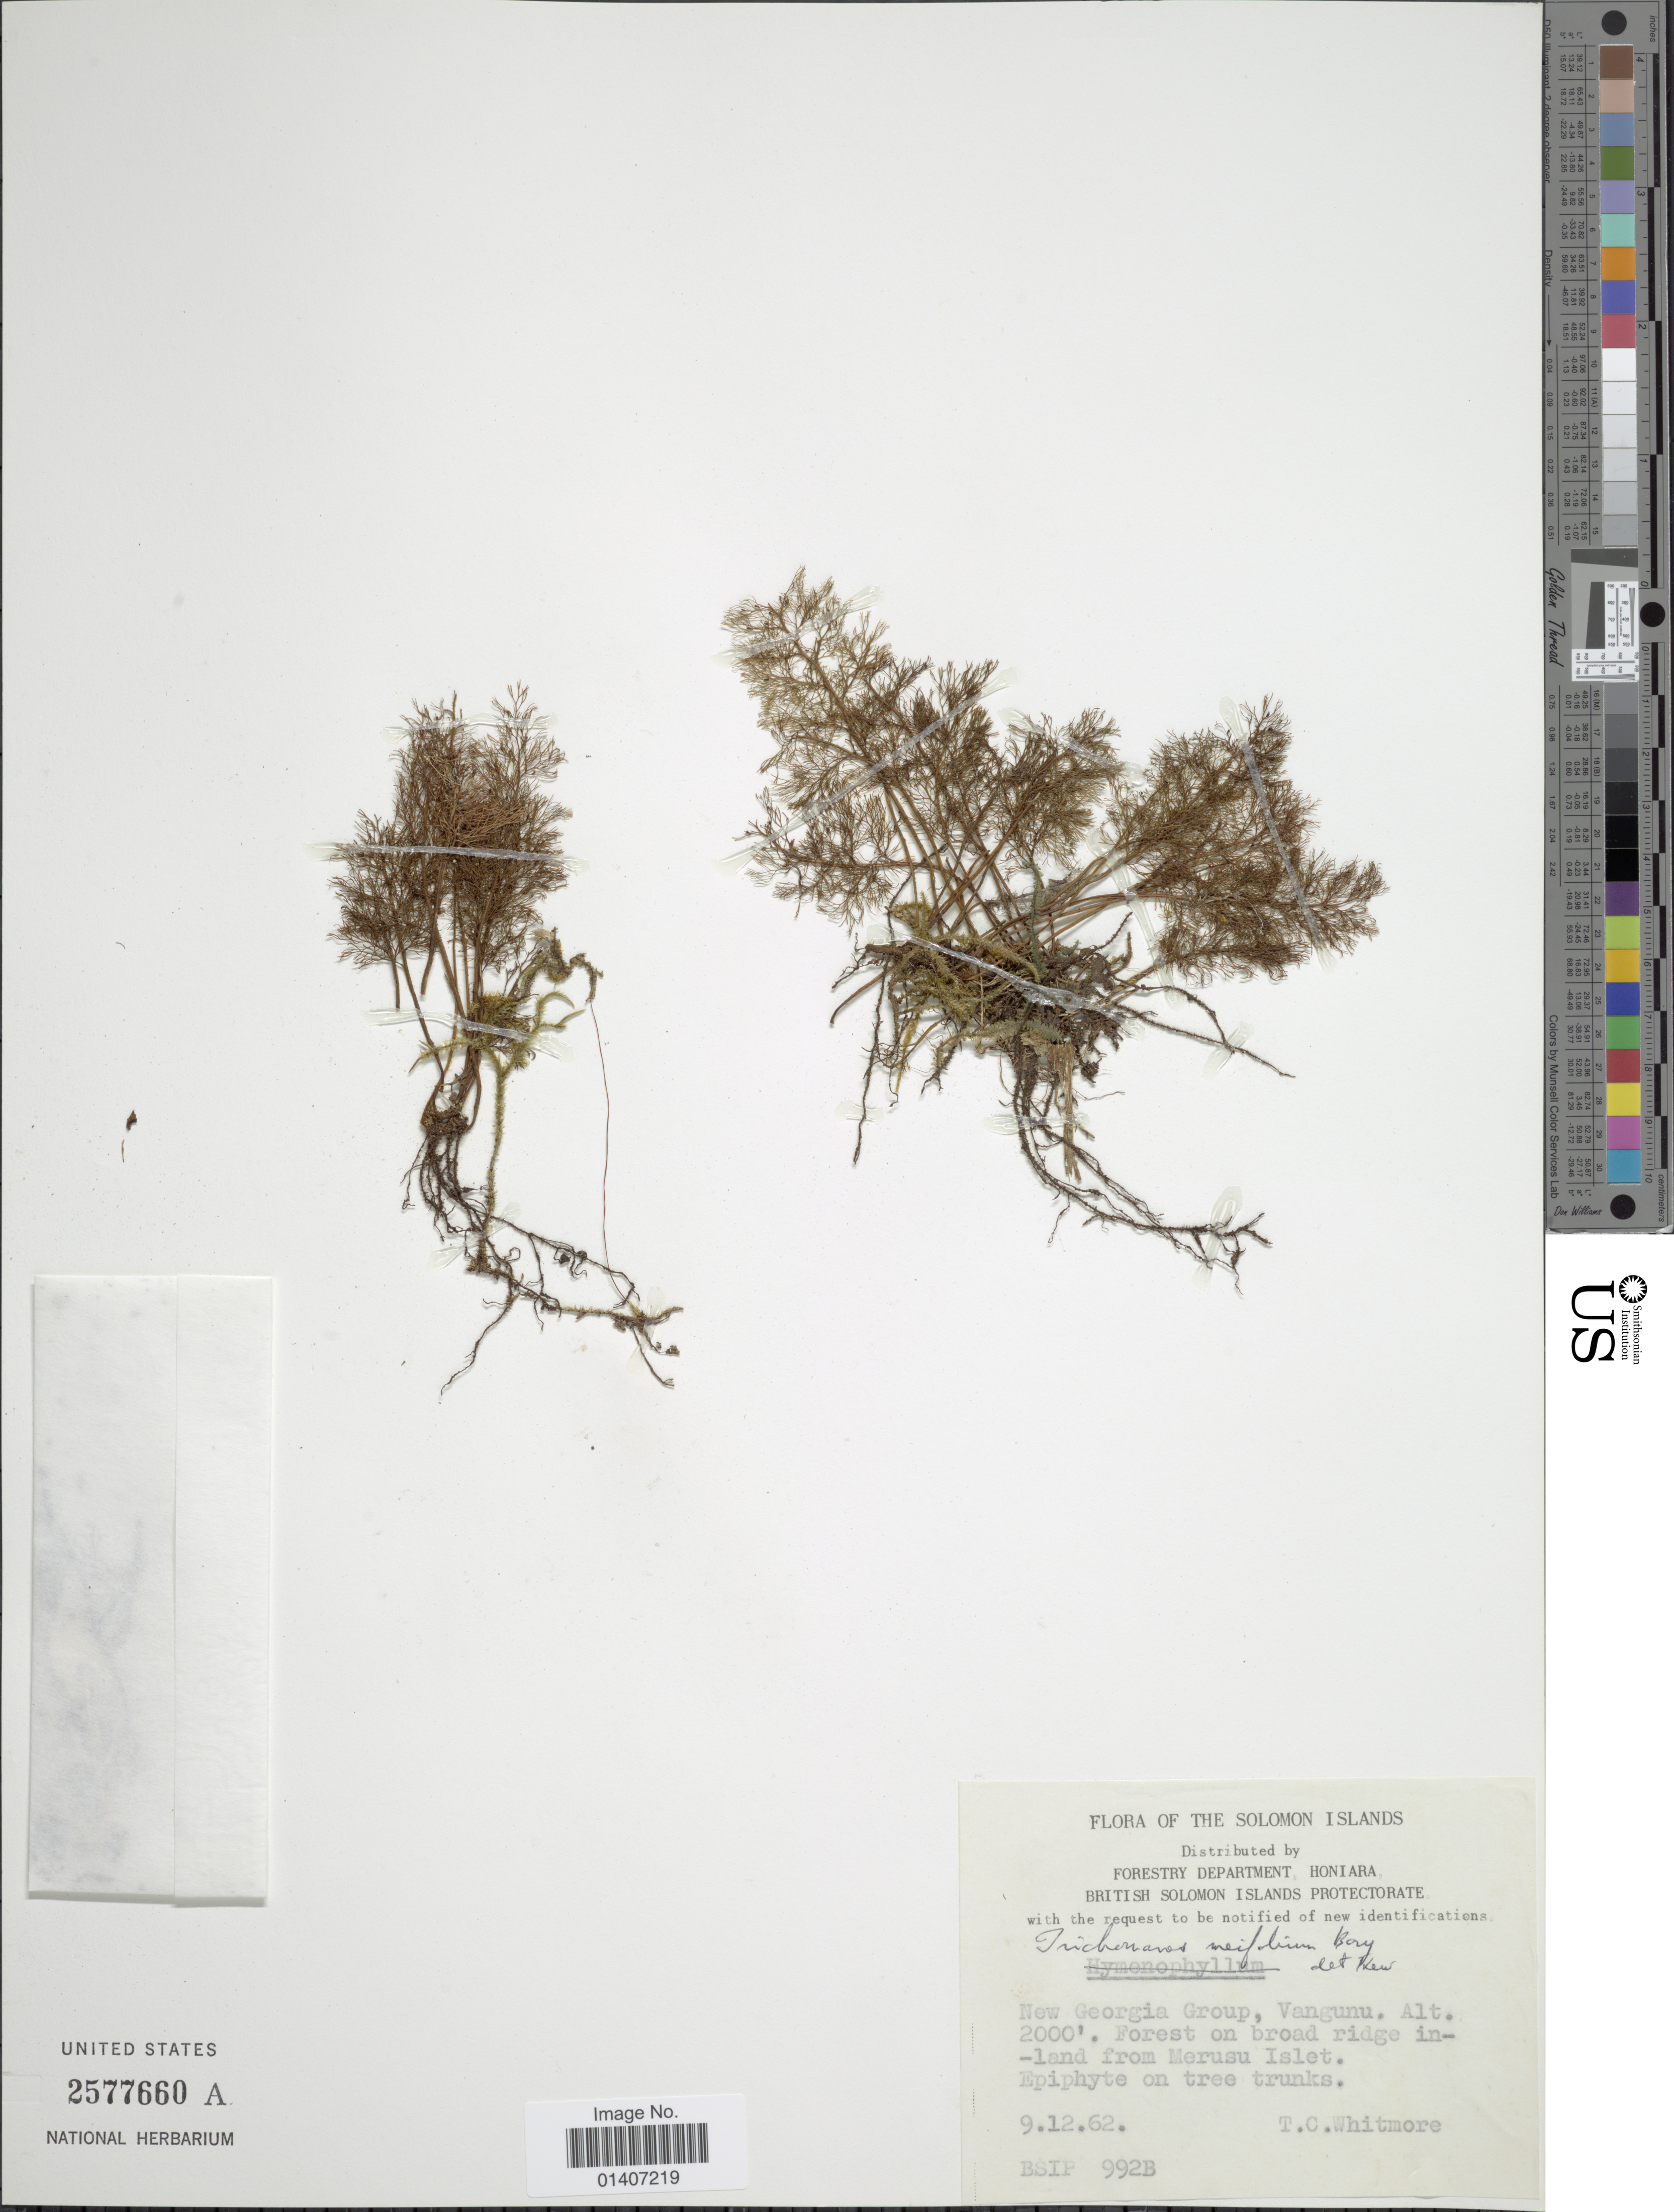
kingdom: Plantae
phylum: Tracheophyta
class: Polypodiopsida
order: Hymenophyllales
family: Hymenophyllaceae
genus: Abrodictyum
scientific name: Abrodictyum meifolium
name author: (Bory) Ebihara & K. Iwats.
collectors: T. C. Whitmore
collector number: BSIP992B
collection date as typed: Transcribed d/m/y: 9/12/62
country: Solomon Islands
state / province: Solomon Islands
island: New Georgia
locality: New Georgia Group, Vangunu, forest on broad ridge inland from Merusu Islet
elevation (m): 610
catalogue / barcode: US 2577660A